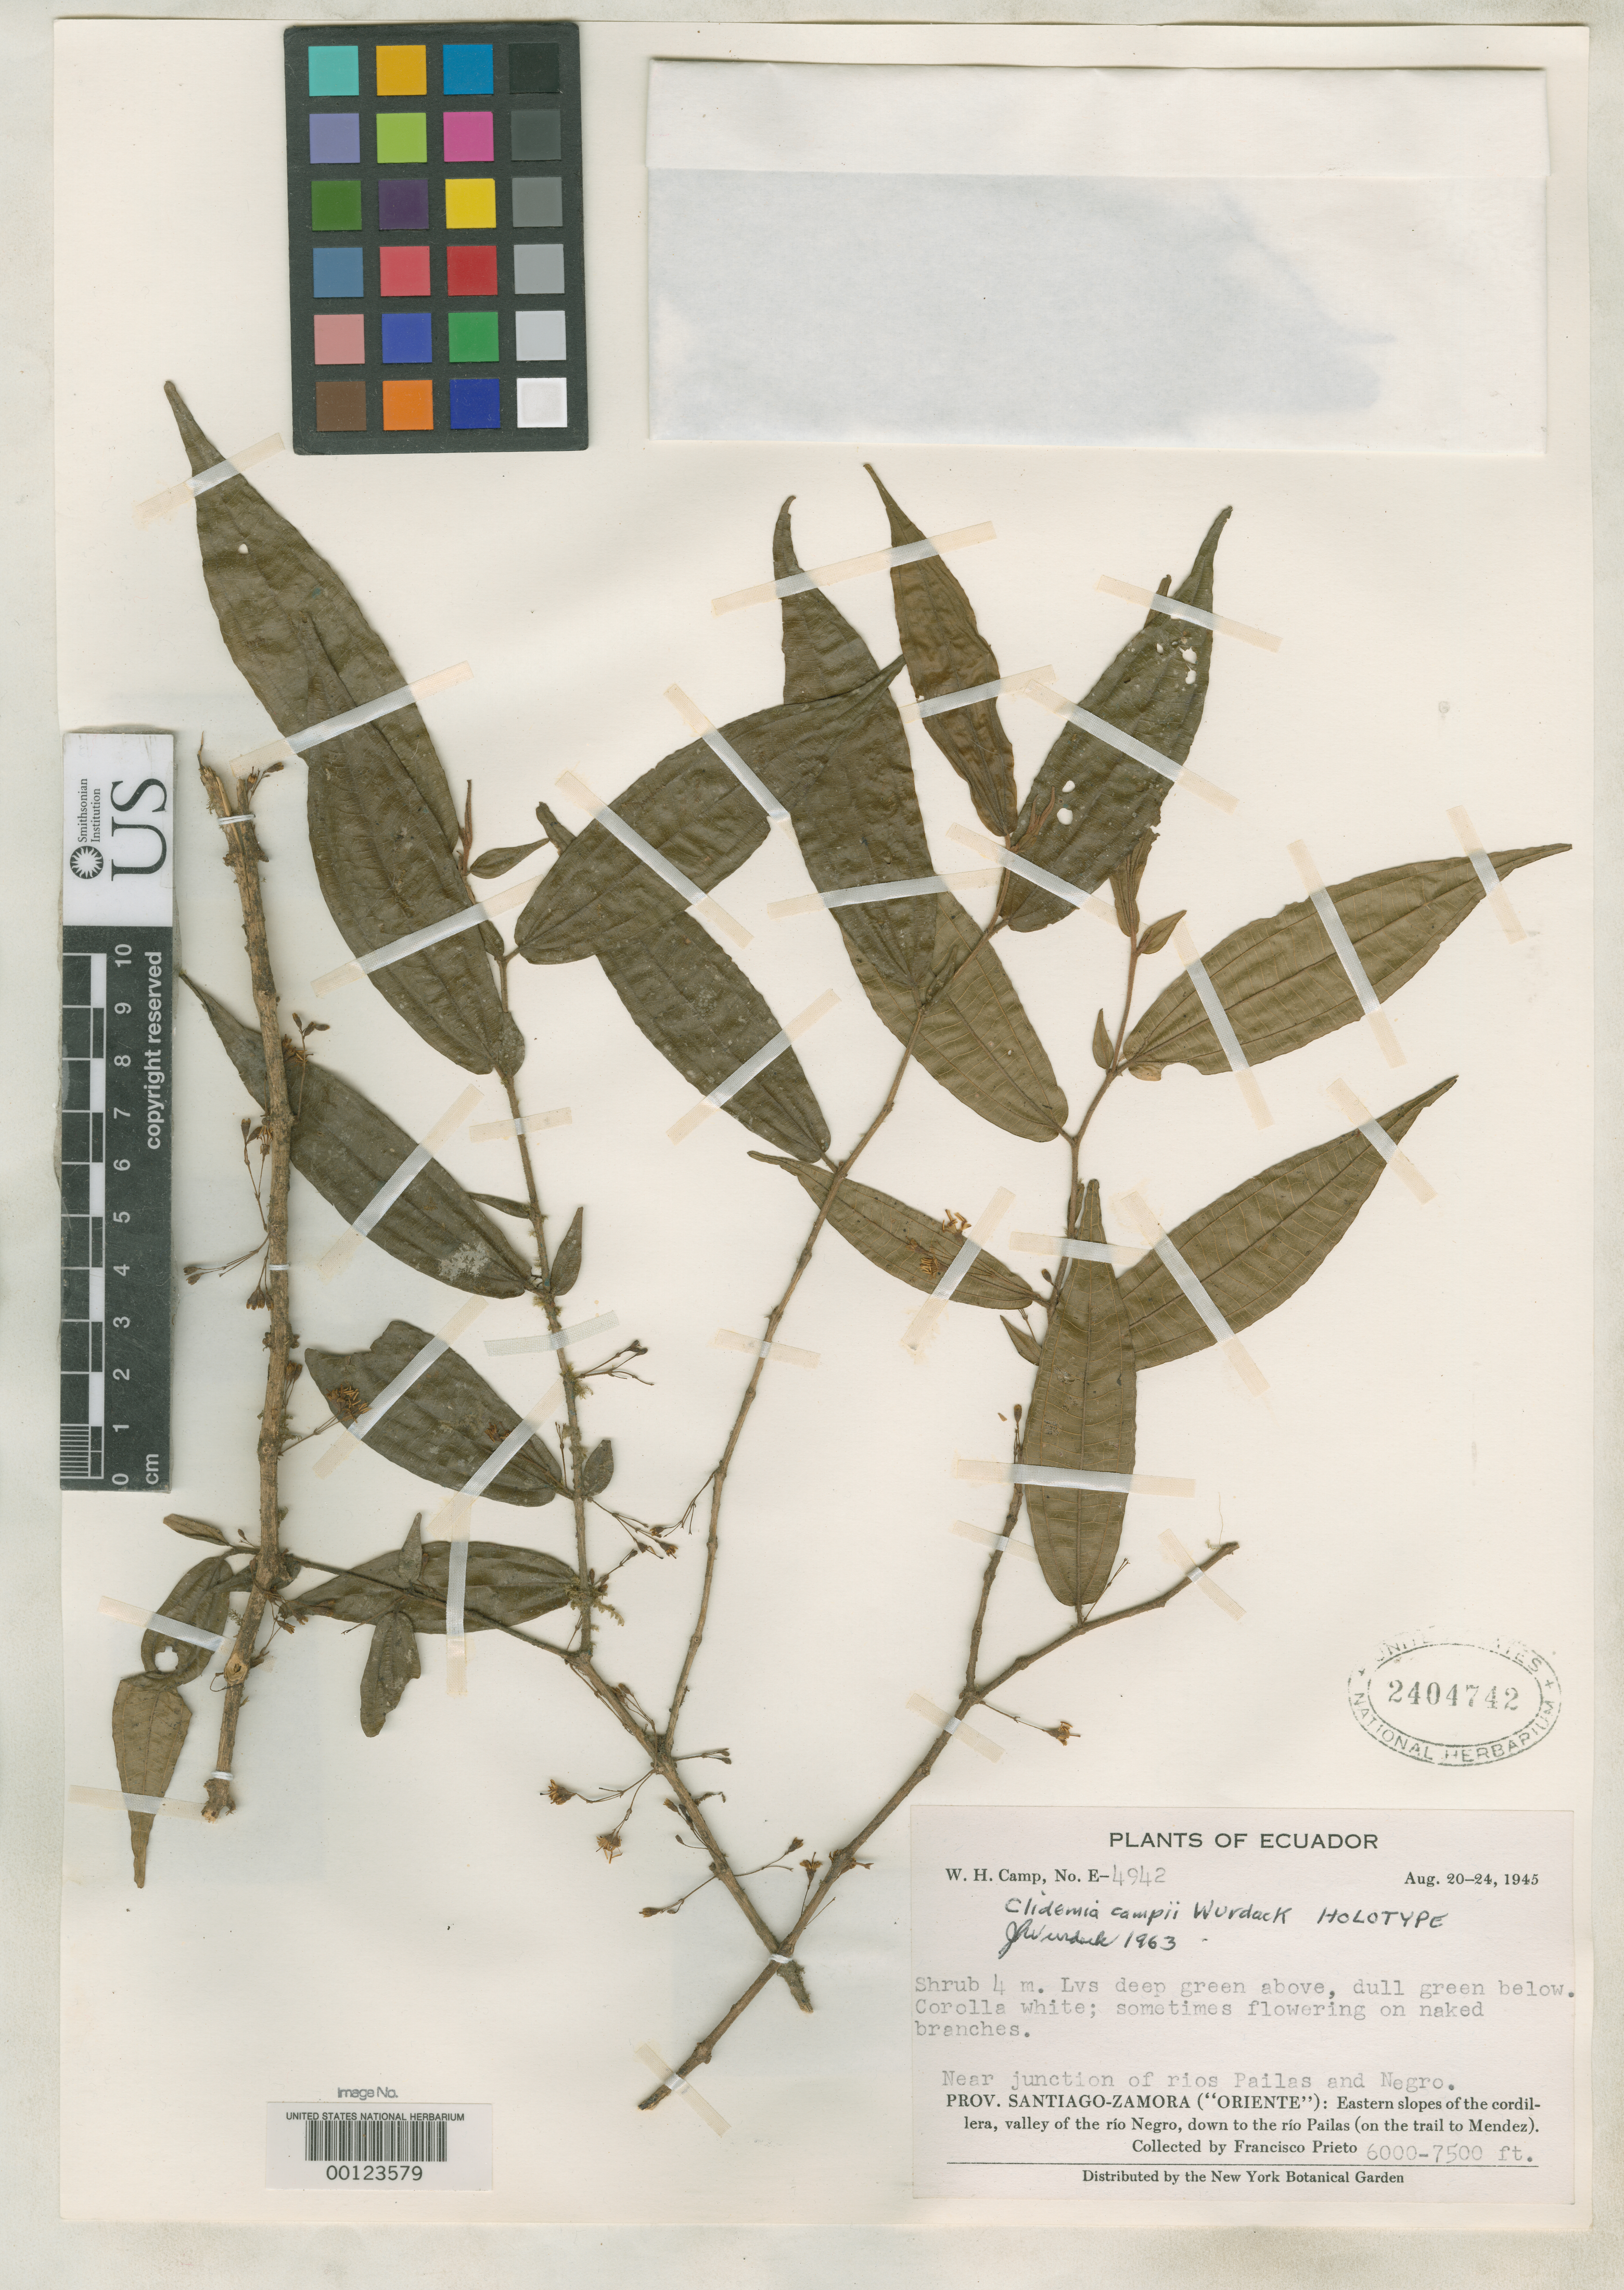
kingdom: Plantae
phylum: Tracheophyta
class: Magnoliopsida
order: Myrtales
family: Melastomataceae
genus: Clidemia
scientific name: Clidemia campii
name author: Wurdack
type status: Holotype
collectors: W. H. Camp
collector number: E-4942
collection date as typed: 20 Aug 1945 to 24 Aug 1945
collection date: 1945-08-20/1945-08-24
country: Ecuador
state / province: Morona-Santiago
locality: Or Zamora-Chinchipe Province. Rios Pailos Negro.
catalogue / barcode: US 2404742